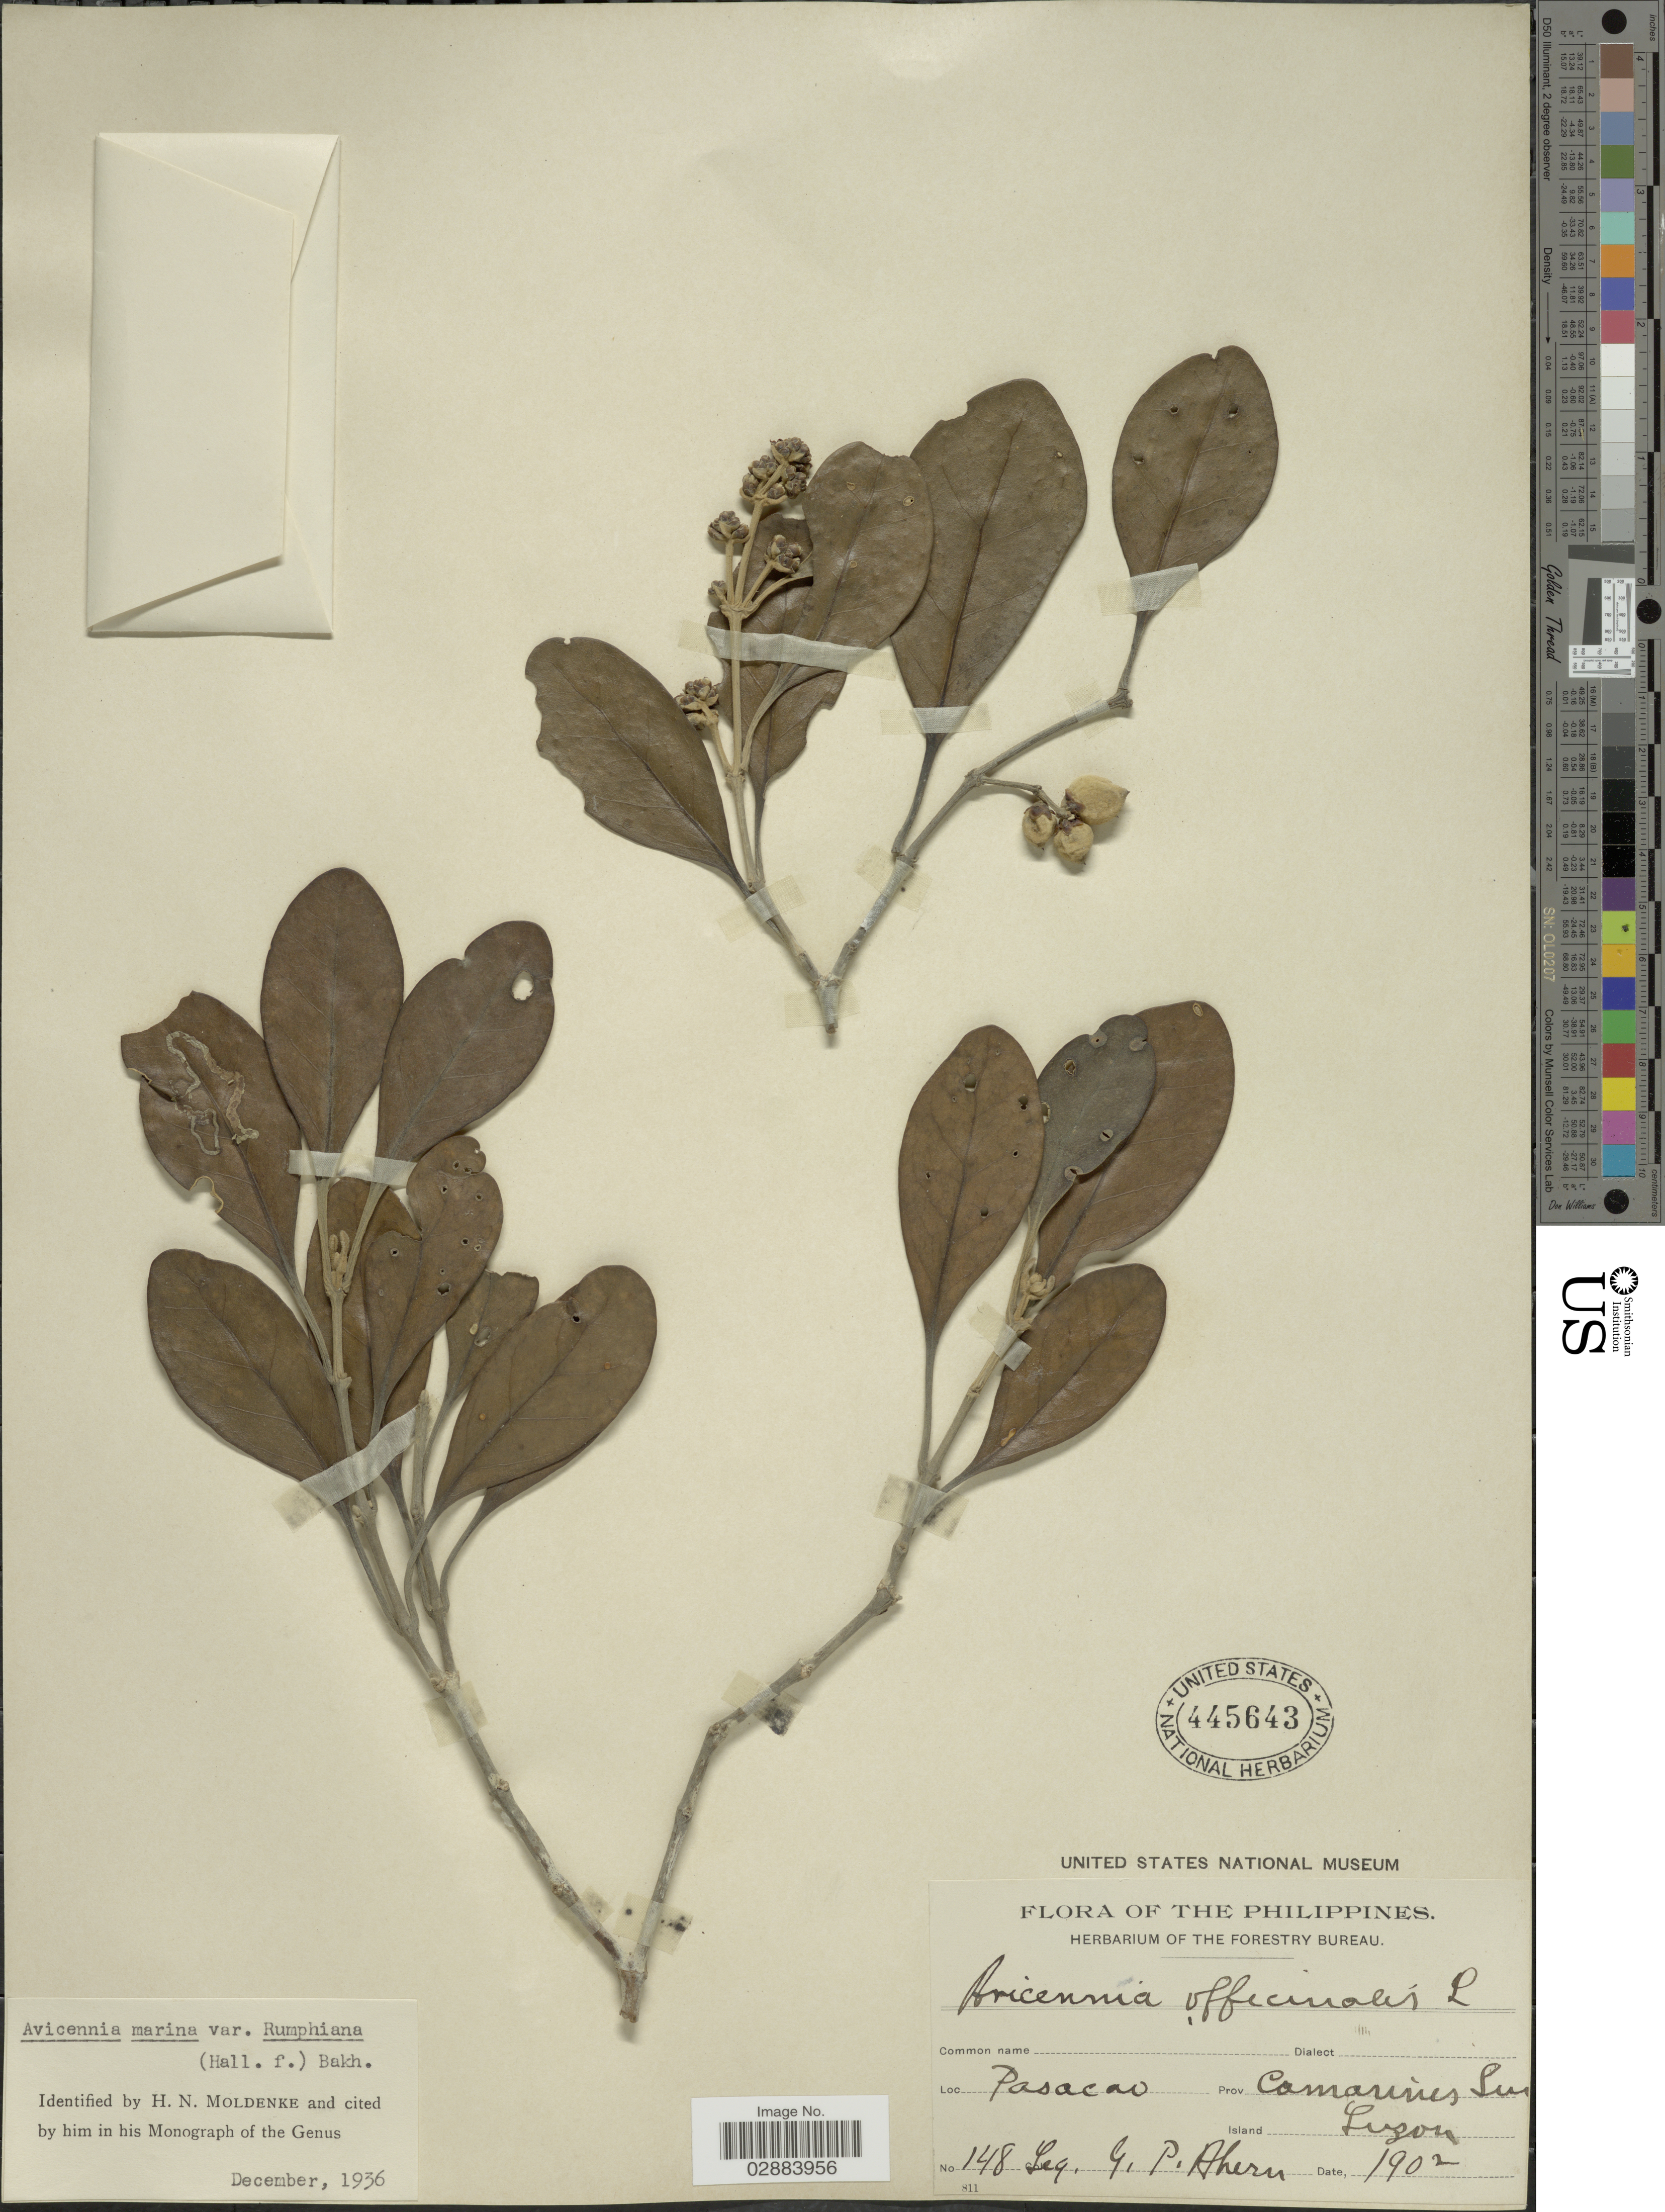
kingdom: Plantae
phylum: Tracheophyta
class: Magnoliopsida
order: Lamiales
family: Acanthaceae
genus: Avicennia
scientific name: Avicennia marina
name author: (Forssk.) Vierh.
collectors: G. Ahern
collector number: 148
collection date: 1902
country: Philippines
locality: Pasacao. Prov. Camarines Sur, island Luzon.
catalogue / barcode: US 445643